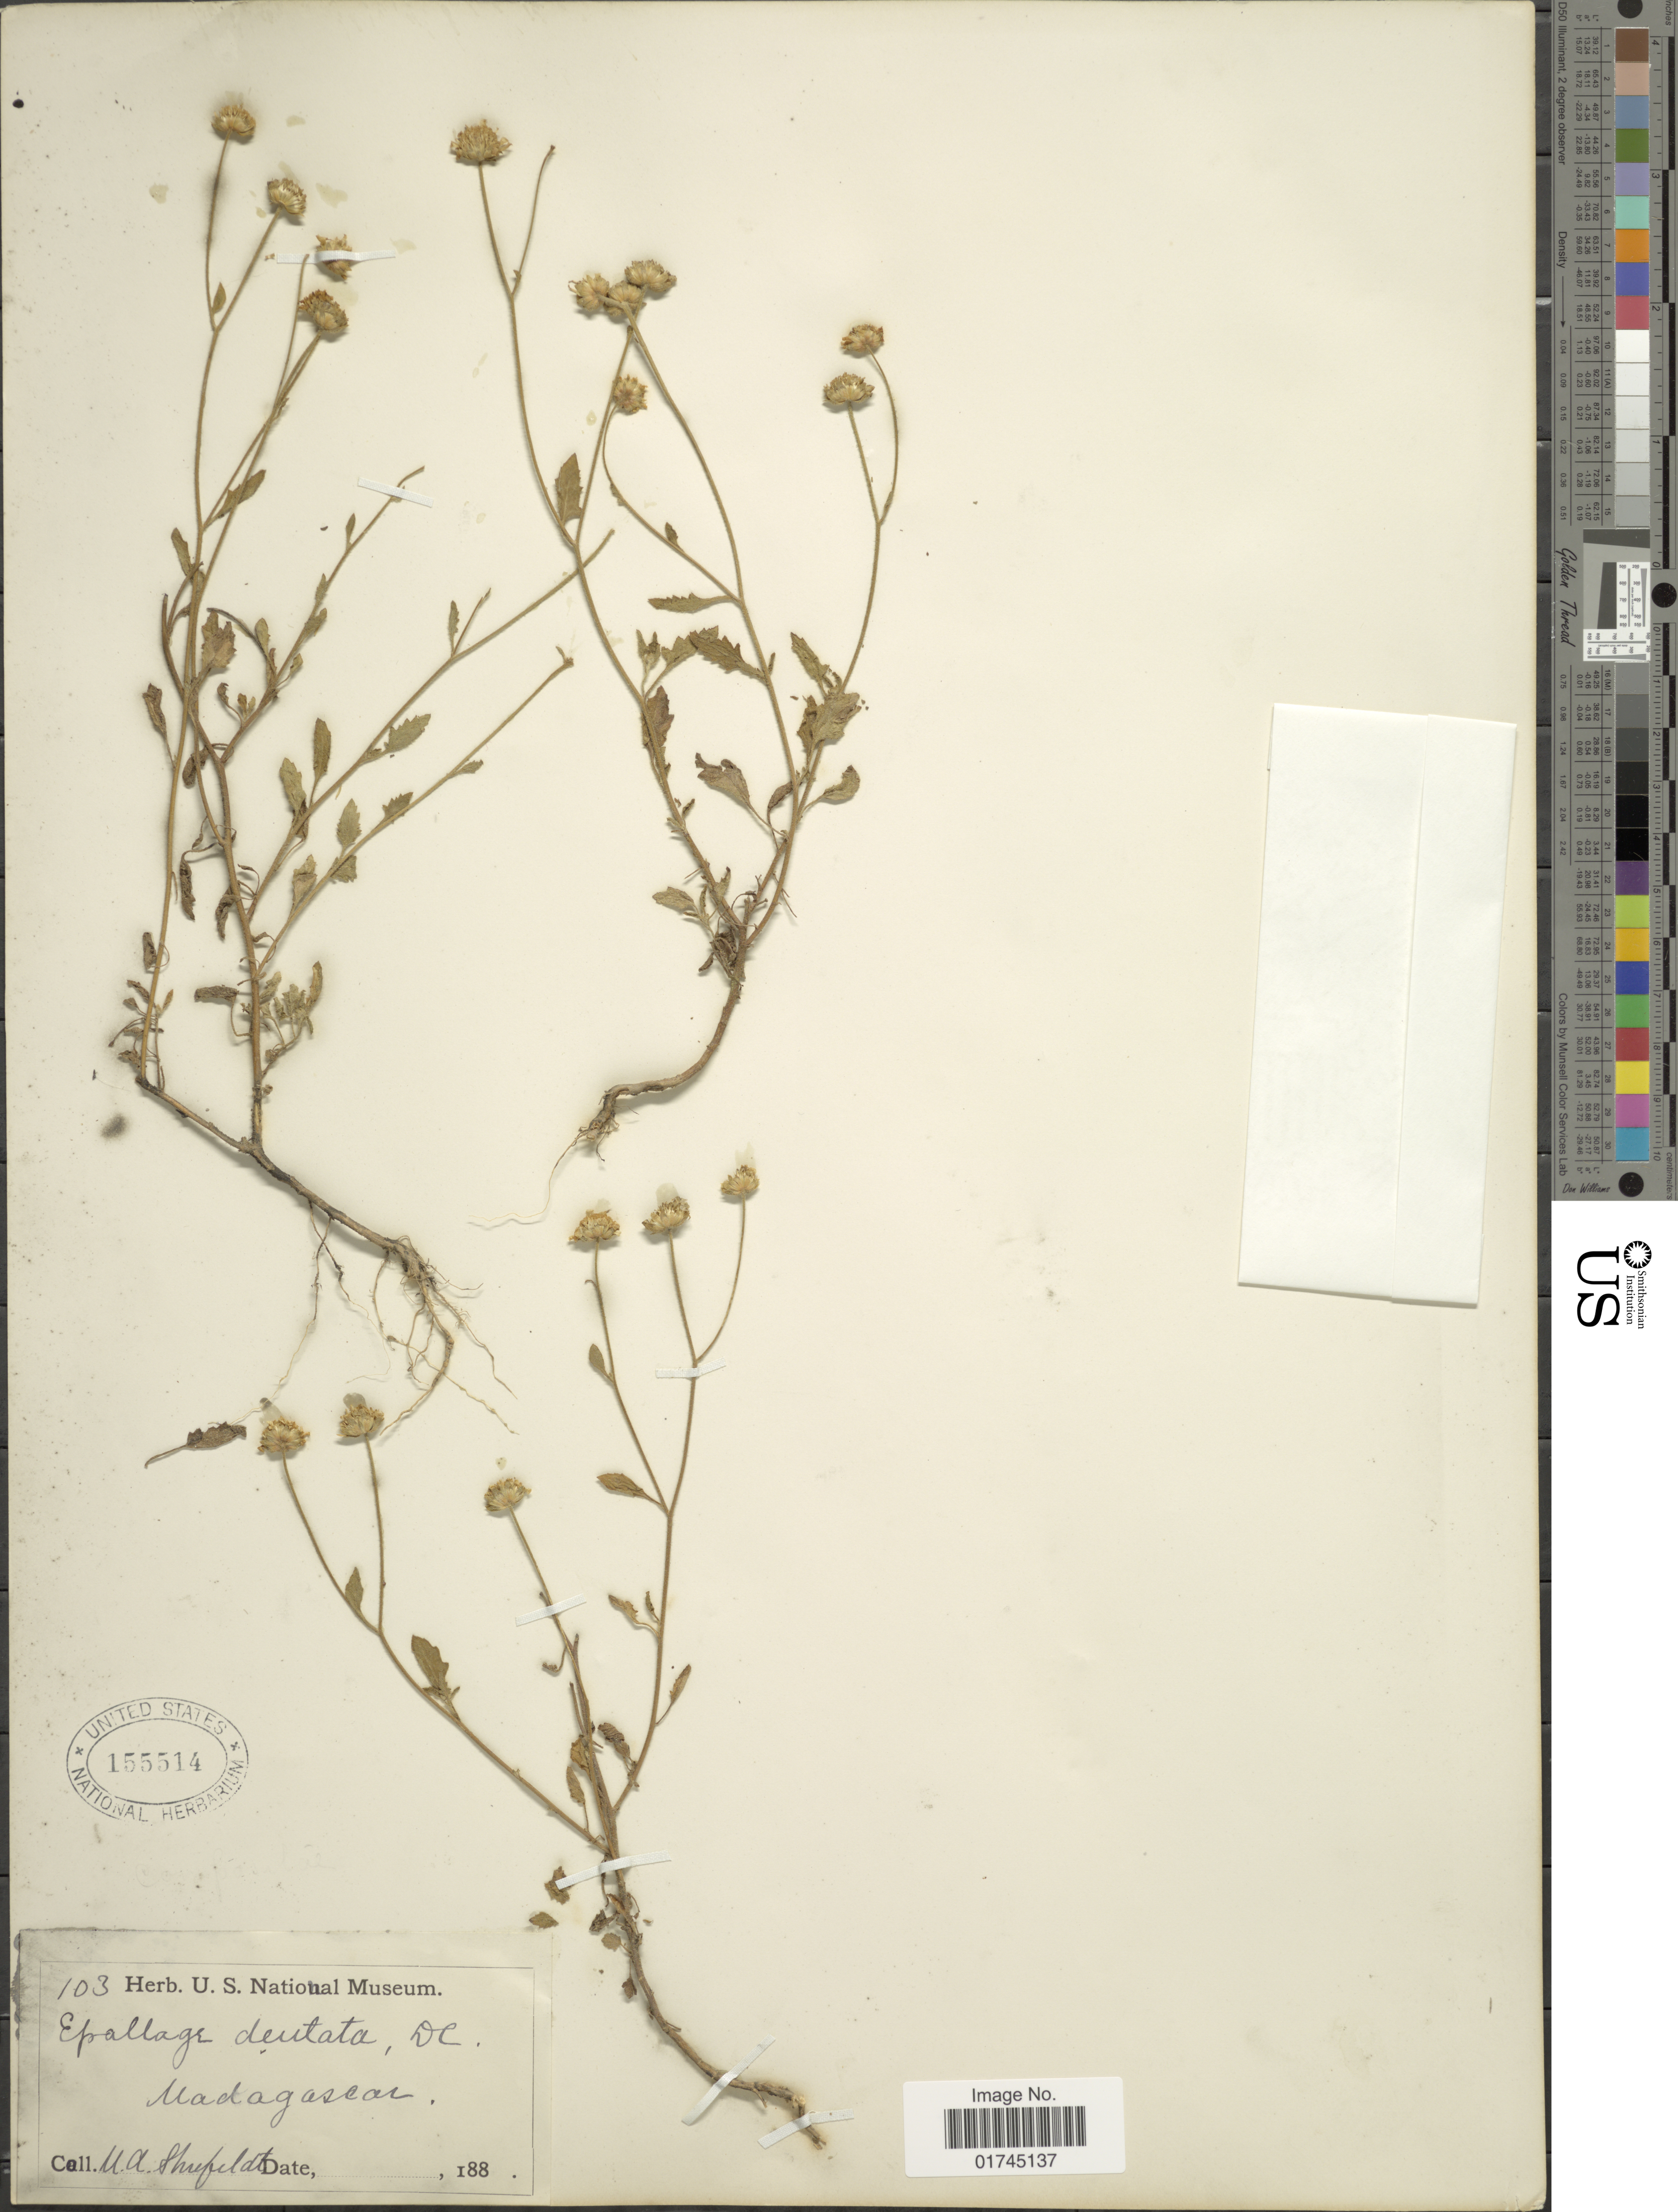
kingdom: Plantae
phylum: Tracheophyta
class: Magnoliopsida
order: Asterales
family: Asteraceae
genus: Anisopappus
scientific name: Anisopappus dentatus subsp. dentatus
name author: (DC.) Wild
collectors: M. Schufeldt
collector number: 103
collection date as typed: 188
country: Madagascar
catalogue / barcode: US 155514